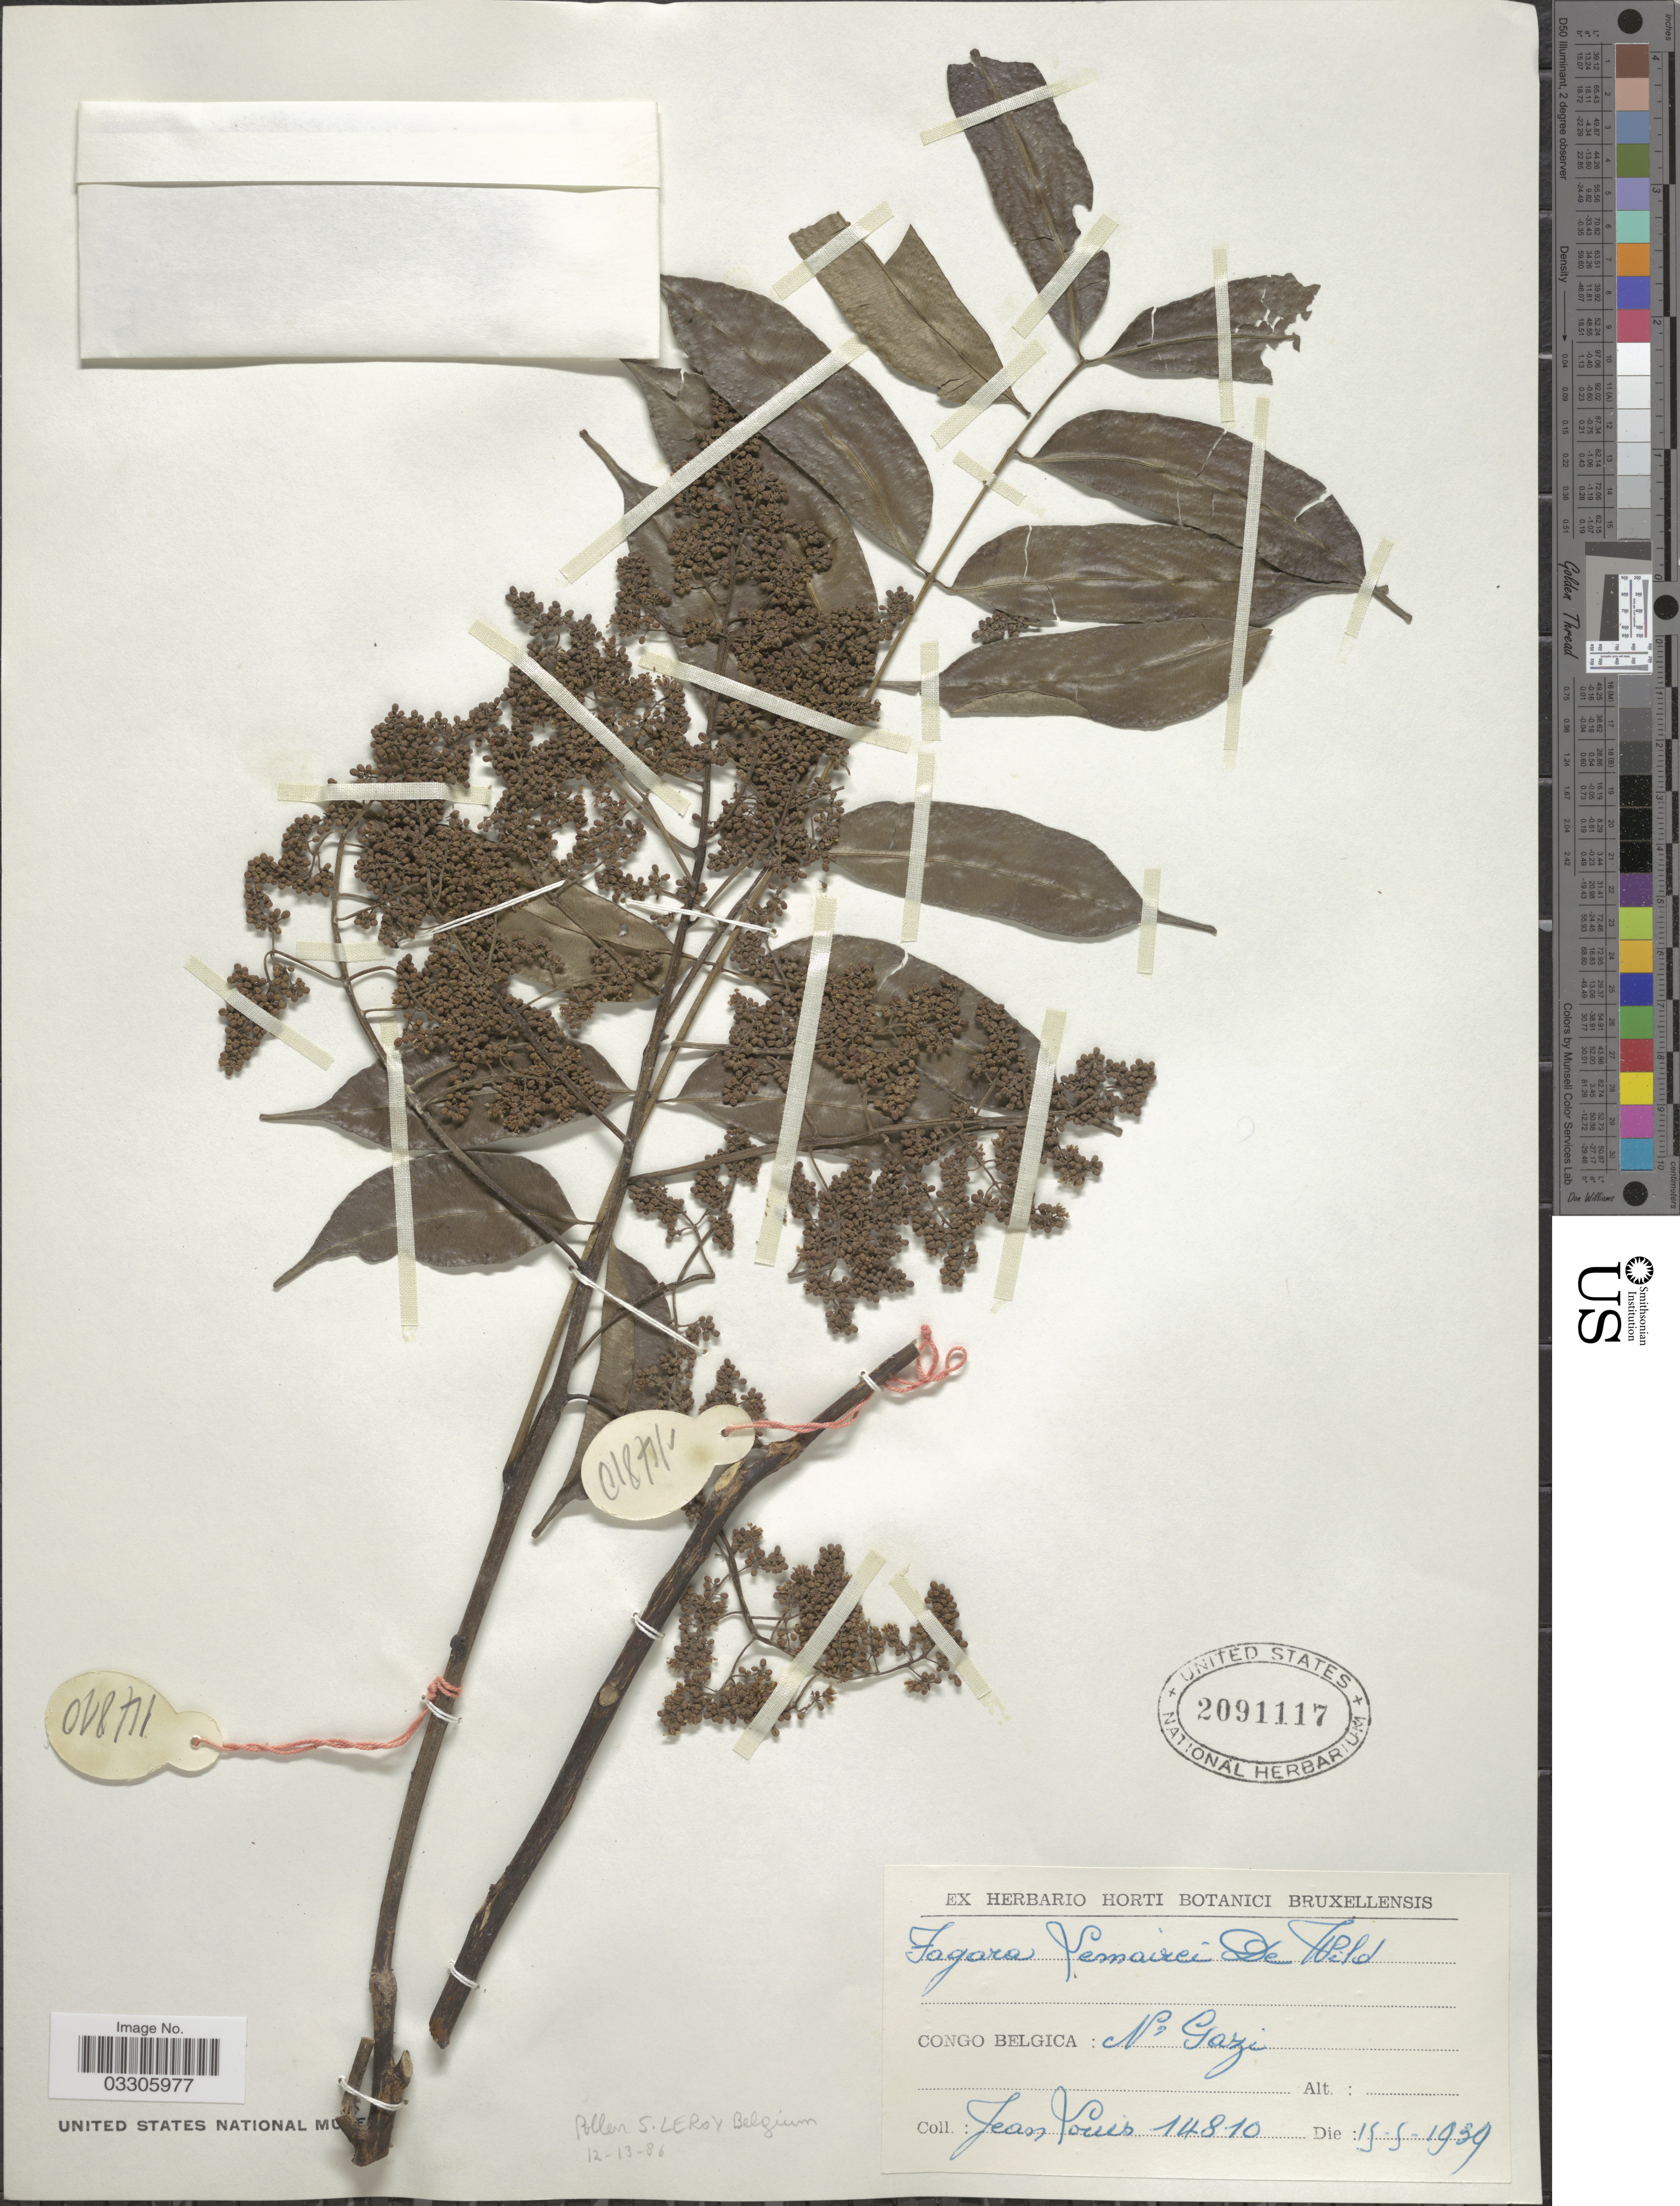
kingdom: Plantae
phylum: Tracheophyta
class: Magnoliopsida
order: Sapindales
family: Rutaceae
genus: Zanthoxylum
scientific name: Zanthoxylum lemairei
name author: (De Wild.) P.G. Waterman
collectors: J. Louis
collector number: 14810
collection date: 1939-05-15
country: Congo, Democratic Republic of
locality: Congo Belgica: Ngazi.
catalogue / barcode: US 2091117